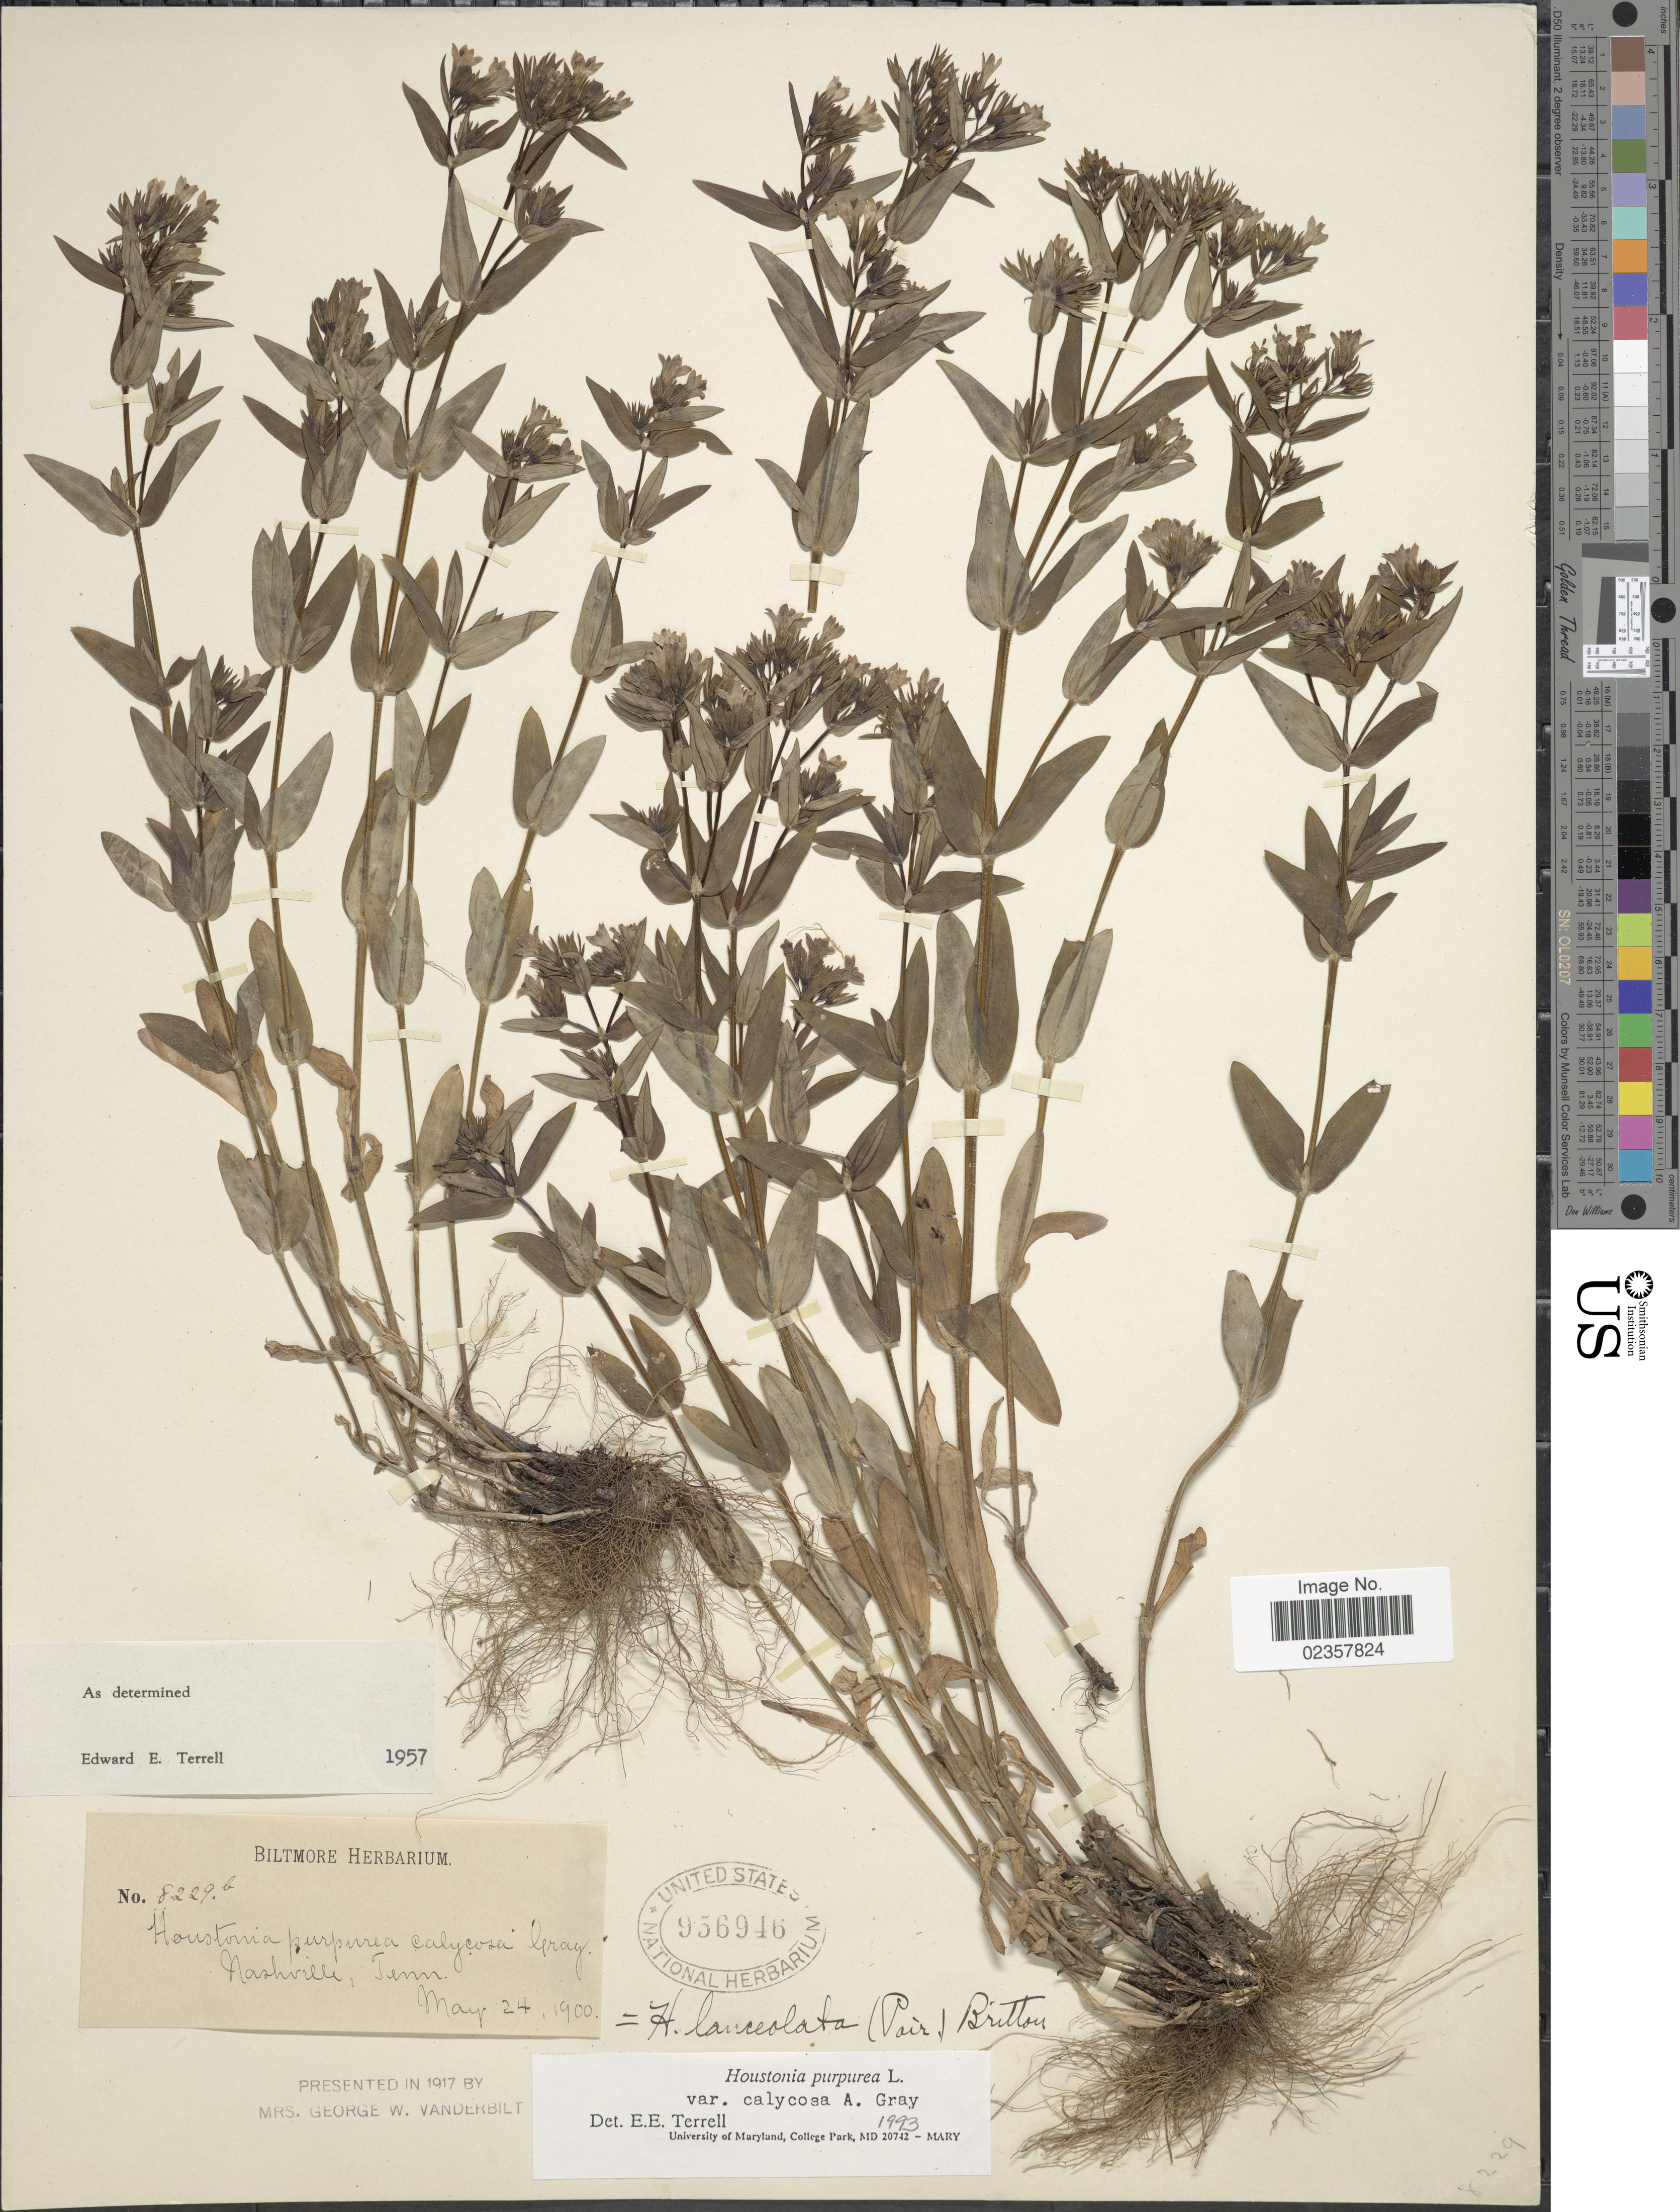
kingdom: Plantae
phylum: Tracheophyta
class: Magnoliopsida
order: Gentianales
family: Rubiaceae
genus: Houstonia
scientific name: Houstonia purpurea var. calycosa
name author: A. Gray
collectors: ex herb. Biltmore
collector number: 8229b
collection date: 1900-05-24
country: United States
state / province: Tennessee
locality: Nashviille, Tenn.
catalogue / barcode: US 956946